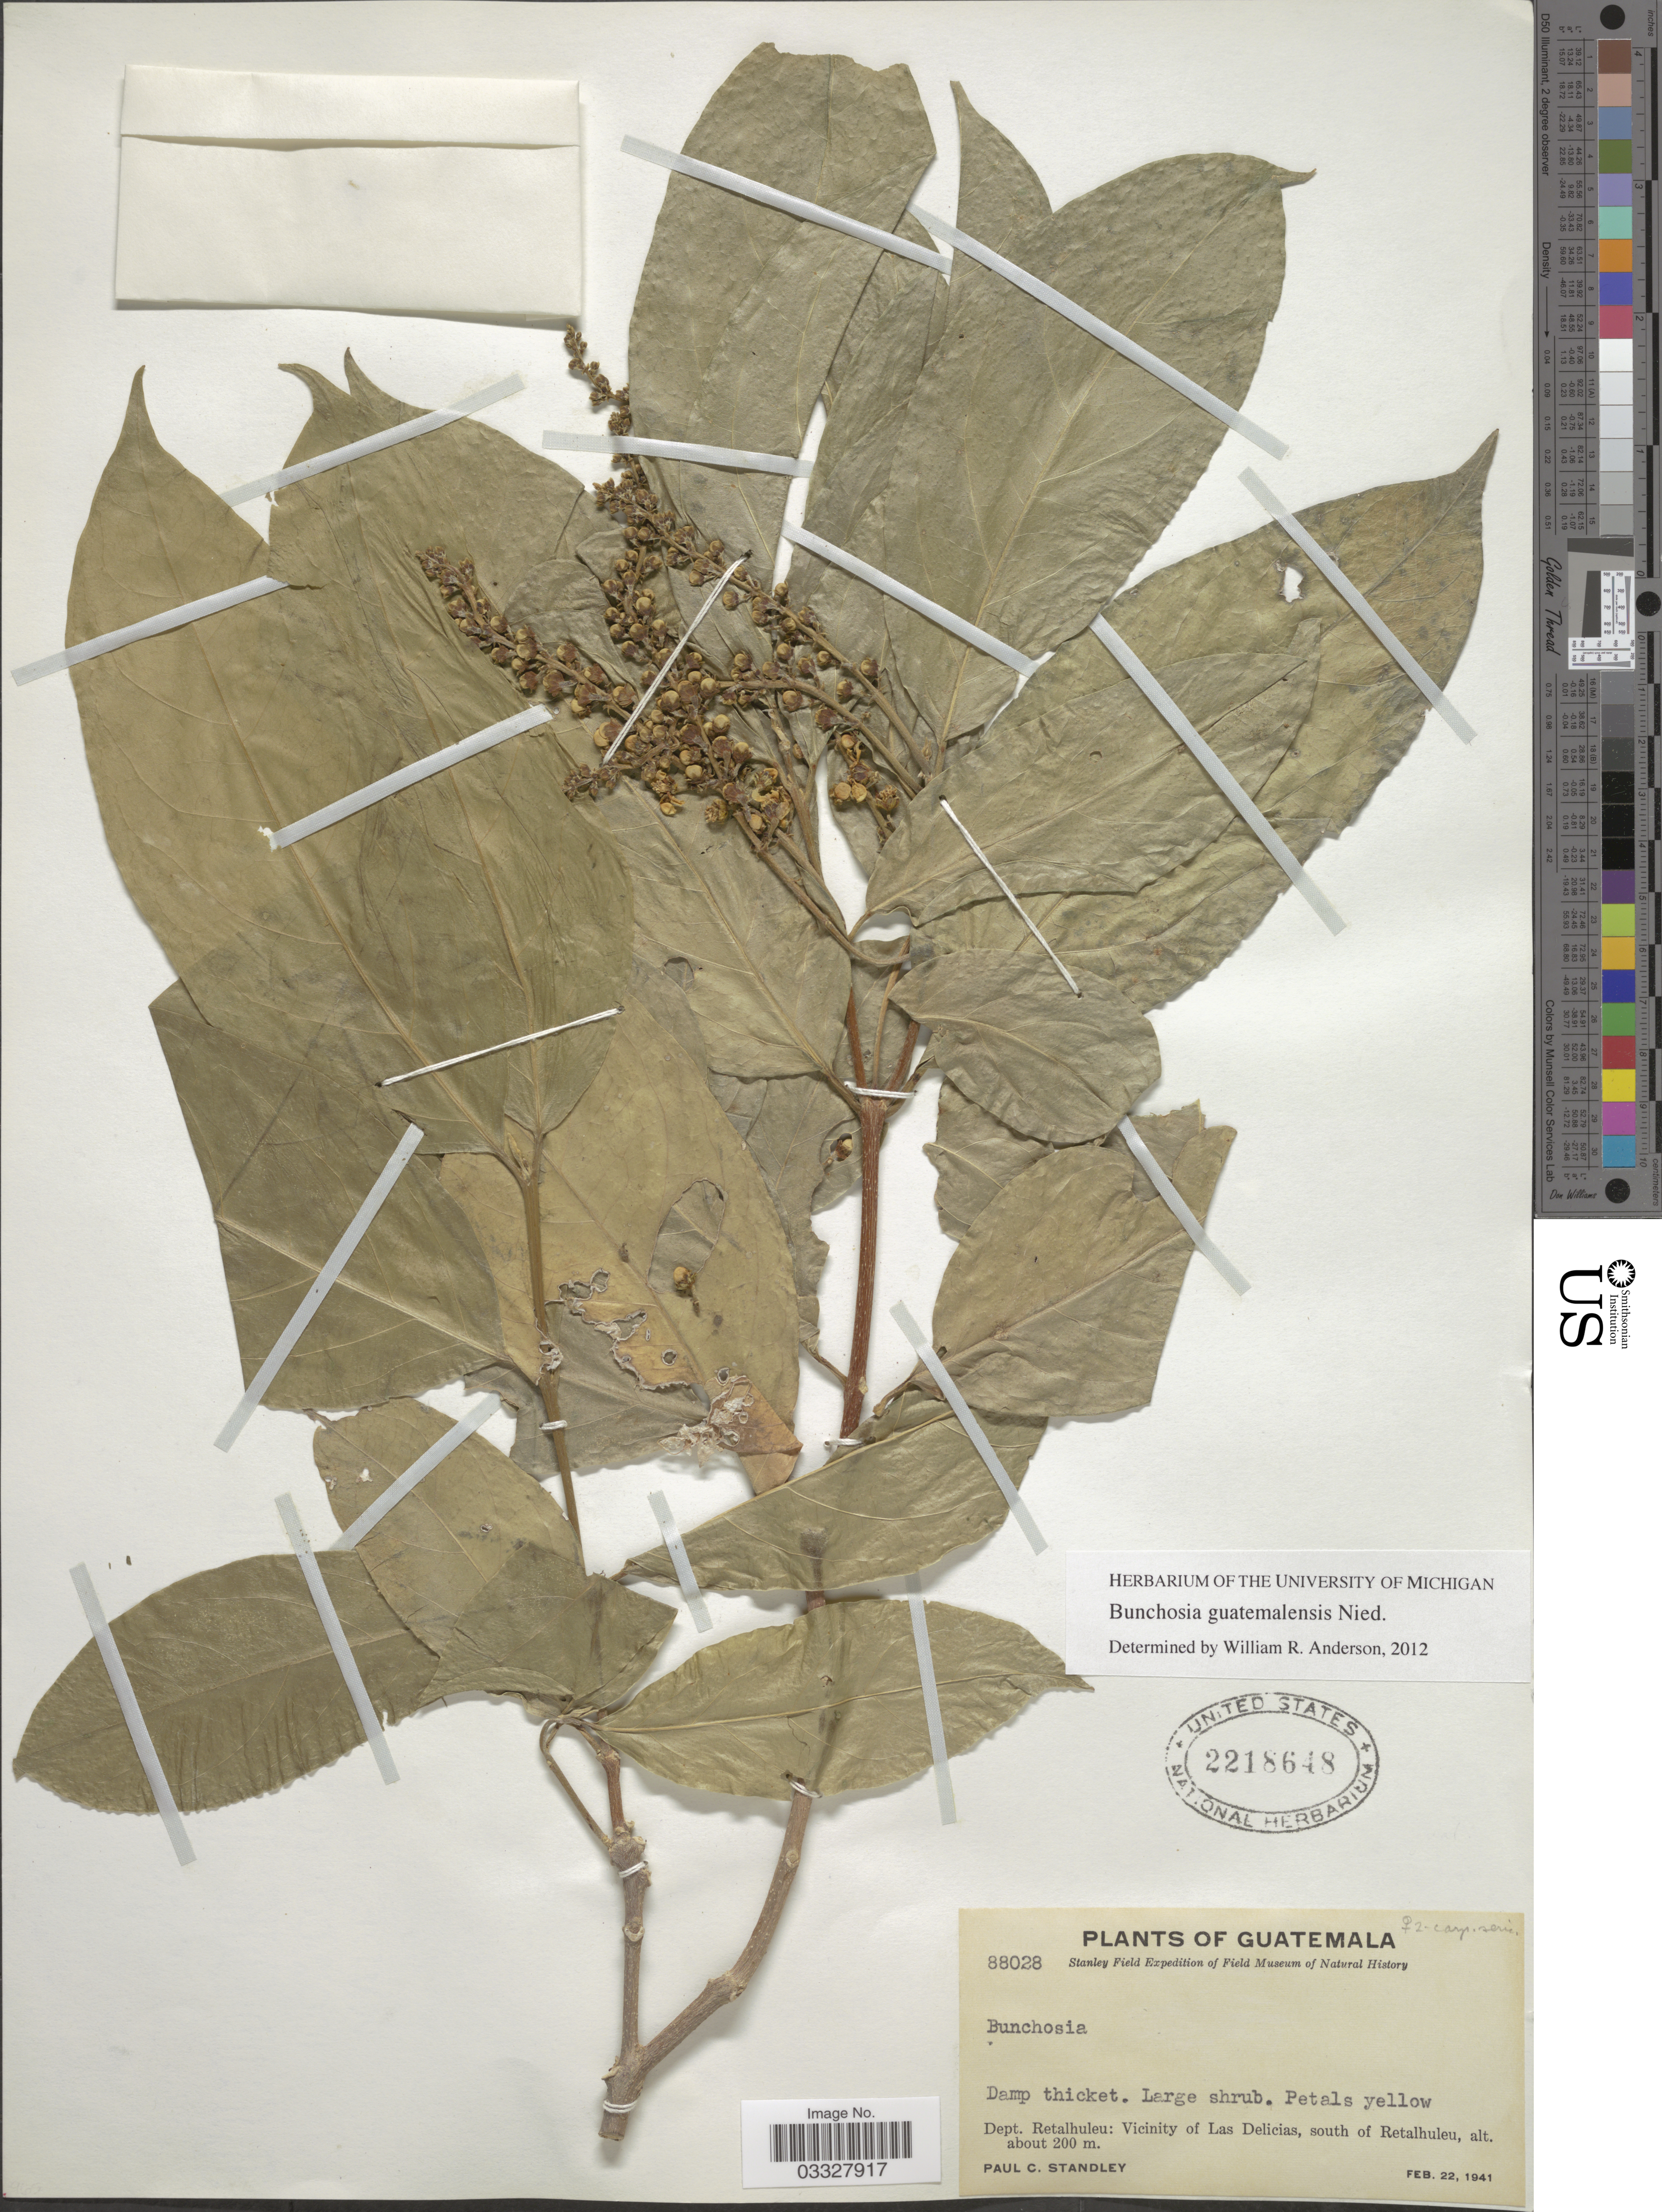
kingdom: Plantae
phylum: Tracheophyta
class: Magnoliopsida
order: Malpighiales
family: Malpighiaceae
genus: Bunchosia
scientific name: Bunchosia guatemalensis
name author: Nied.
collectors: P. C. Standley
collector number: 88028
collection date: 1941-02-22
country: Guatemala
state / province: Retalhuleu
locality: Dept. Retalhuleu: Vicinity of Las Delicias, south of Retalhuleu.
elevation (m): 200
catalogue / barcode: US 2218648